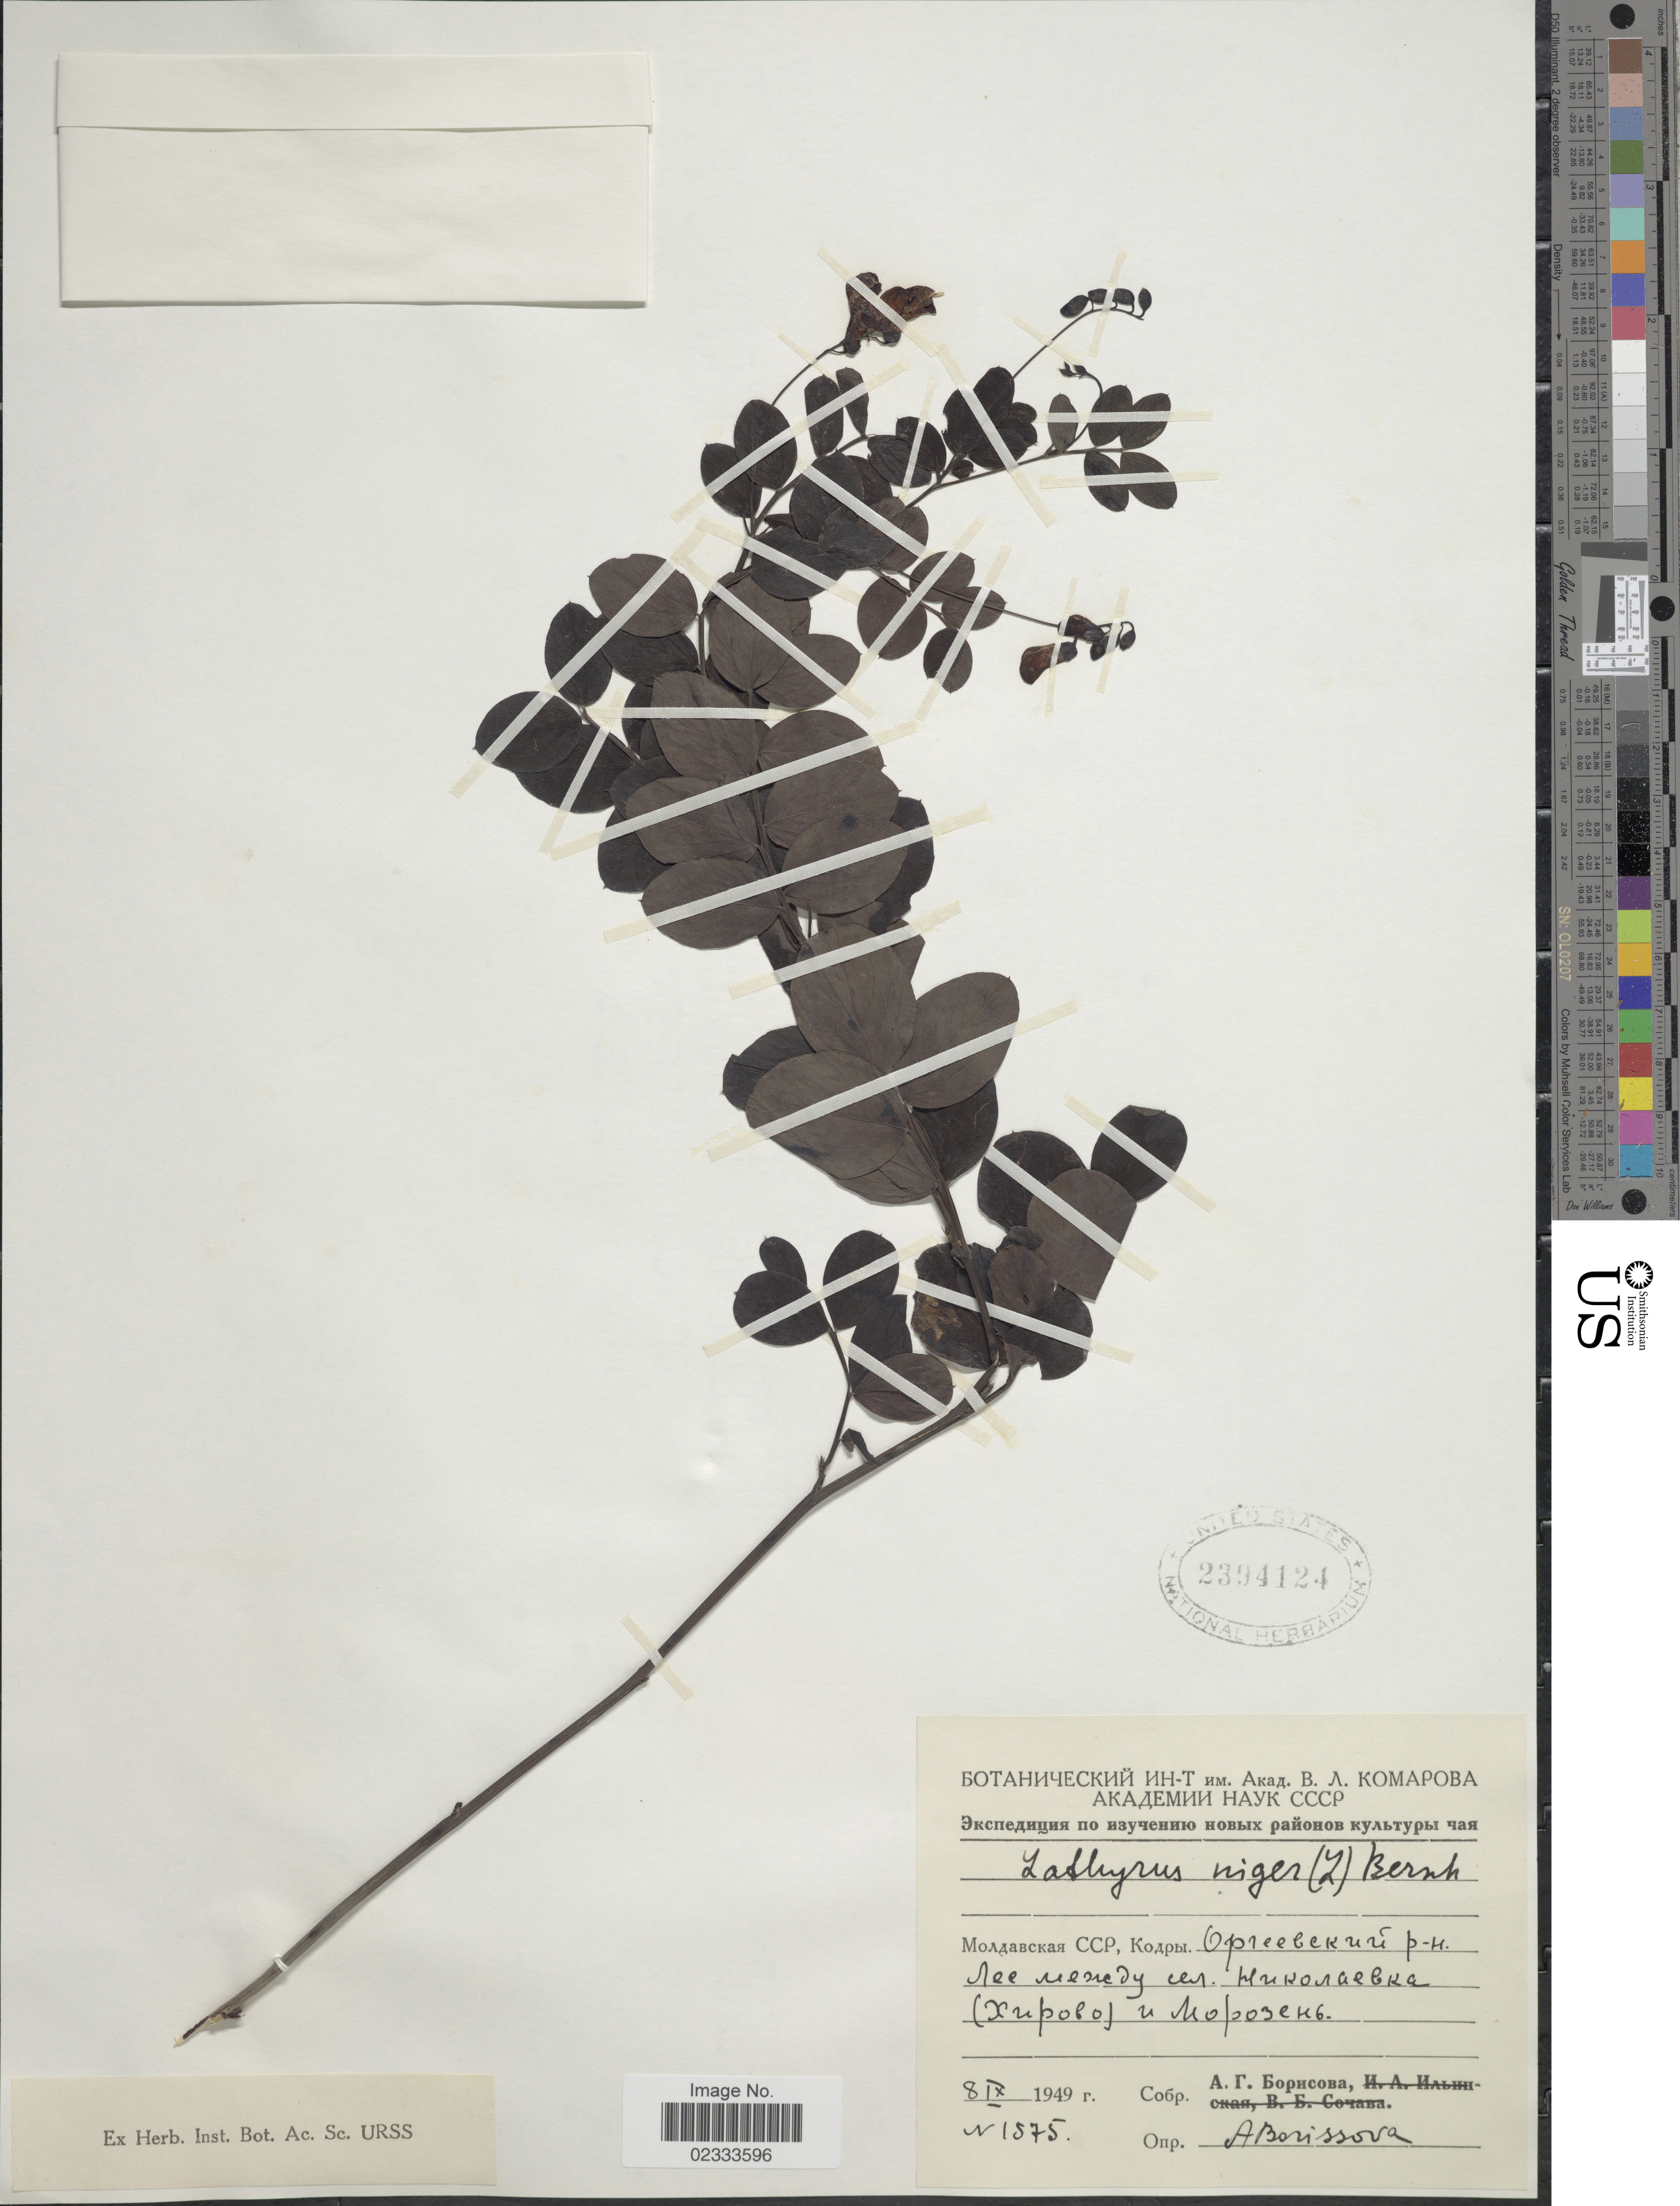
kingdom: Plantae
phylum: Tracheophyta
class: Magnoliopsida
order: Fabales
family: Fabaceae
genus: Lathyrus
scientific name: Lathyrus niger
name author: (L.) Bernh.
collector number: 1575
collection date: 1949-09-08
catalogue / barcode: US 2394124